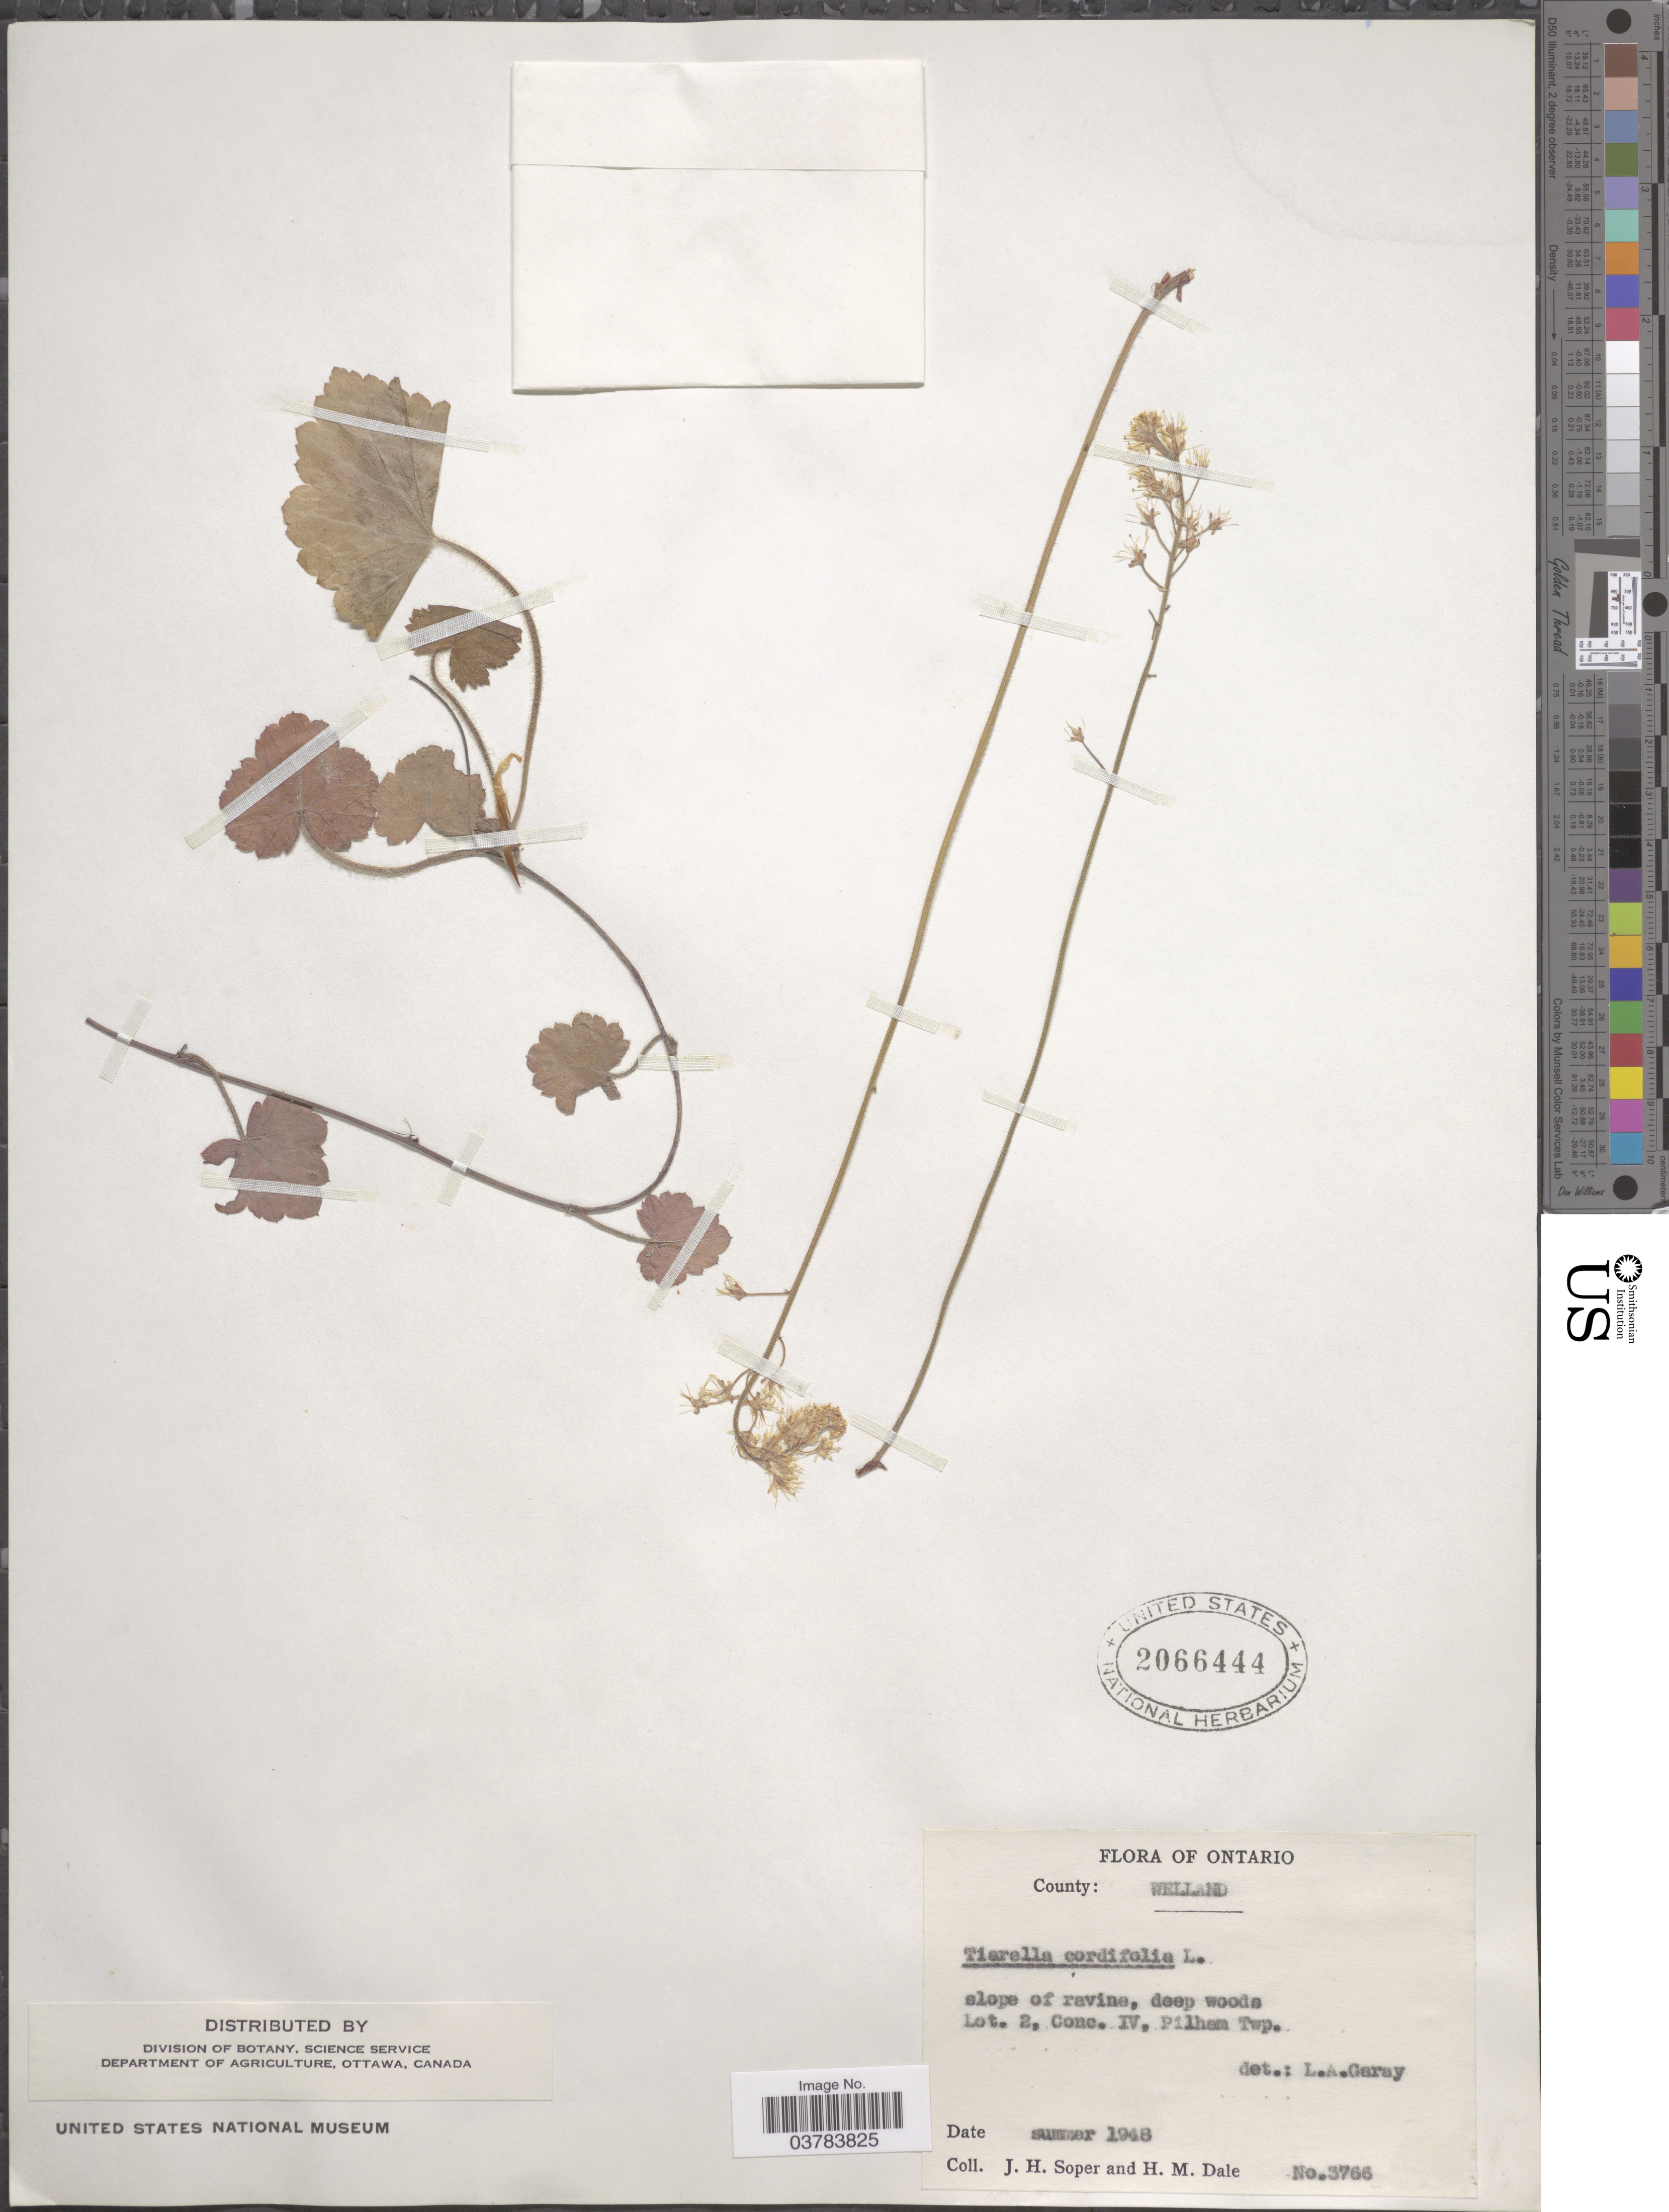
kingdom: Plantae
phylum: Tracheophyta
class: Magnoliopsida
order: Saxifragales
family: Saxifragaceae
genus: Tiarella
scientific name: Tiarella cordifolia var. typica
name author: Lakela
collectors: J. H. Soper & H. M. Dale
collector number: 3766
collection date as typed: summer 1948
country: Canada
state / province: Ontario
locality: County: Welland. Slope of ravine, deep woods Lot. 2, Conc. IV, Pilham Twp.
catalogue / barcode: US 2066444